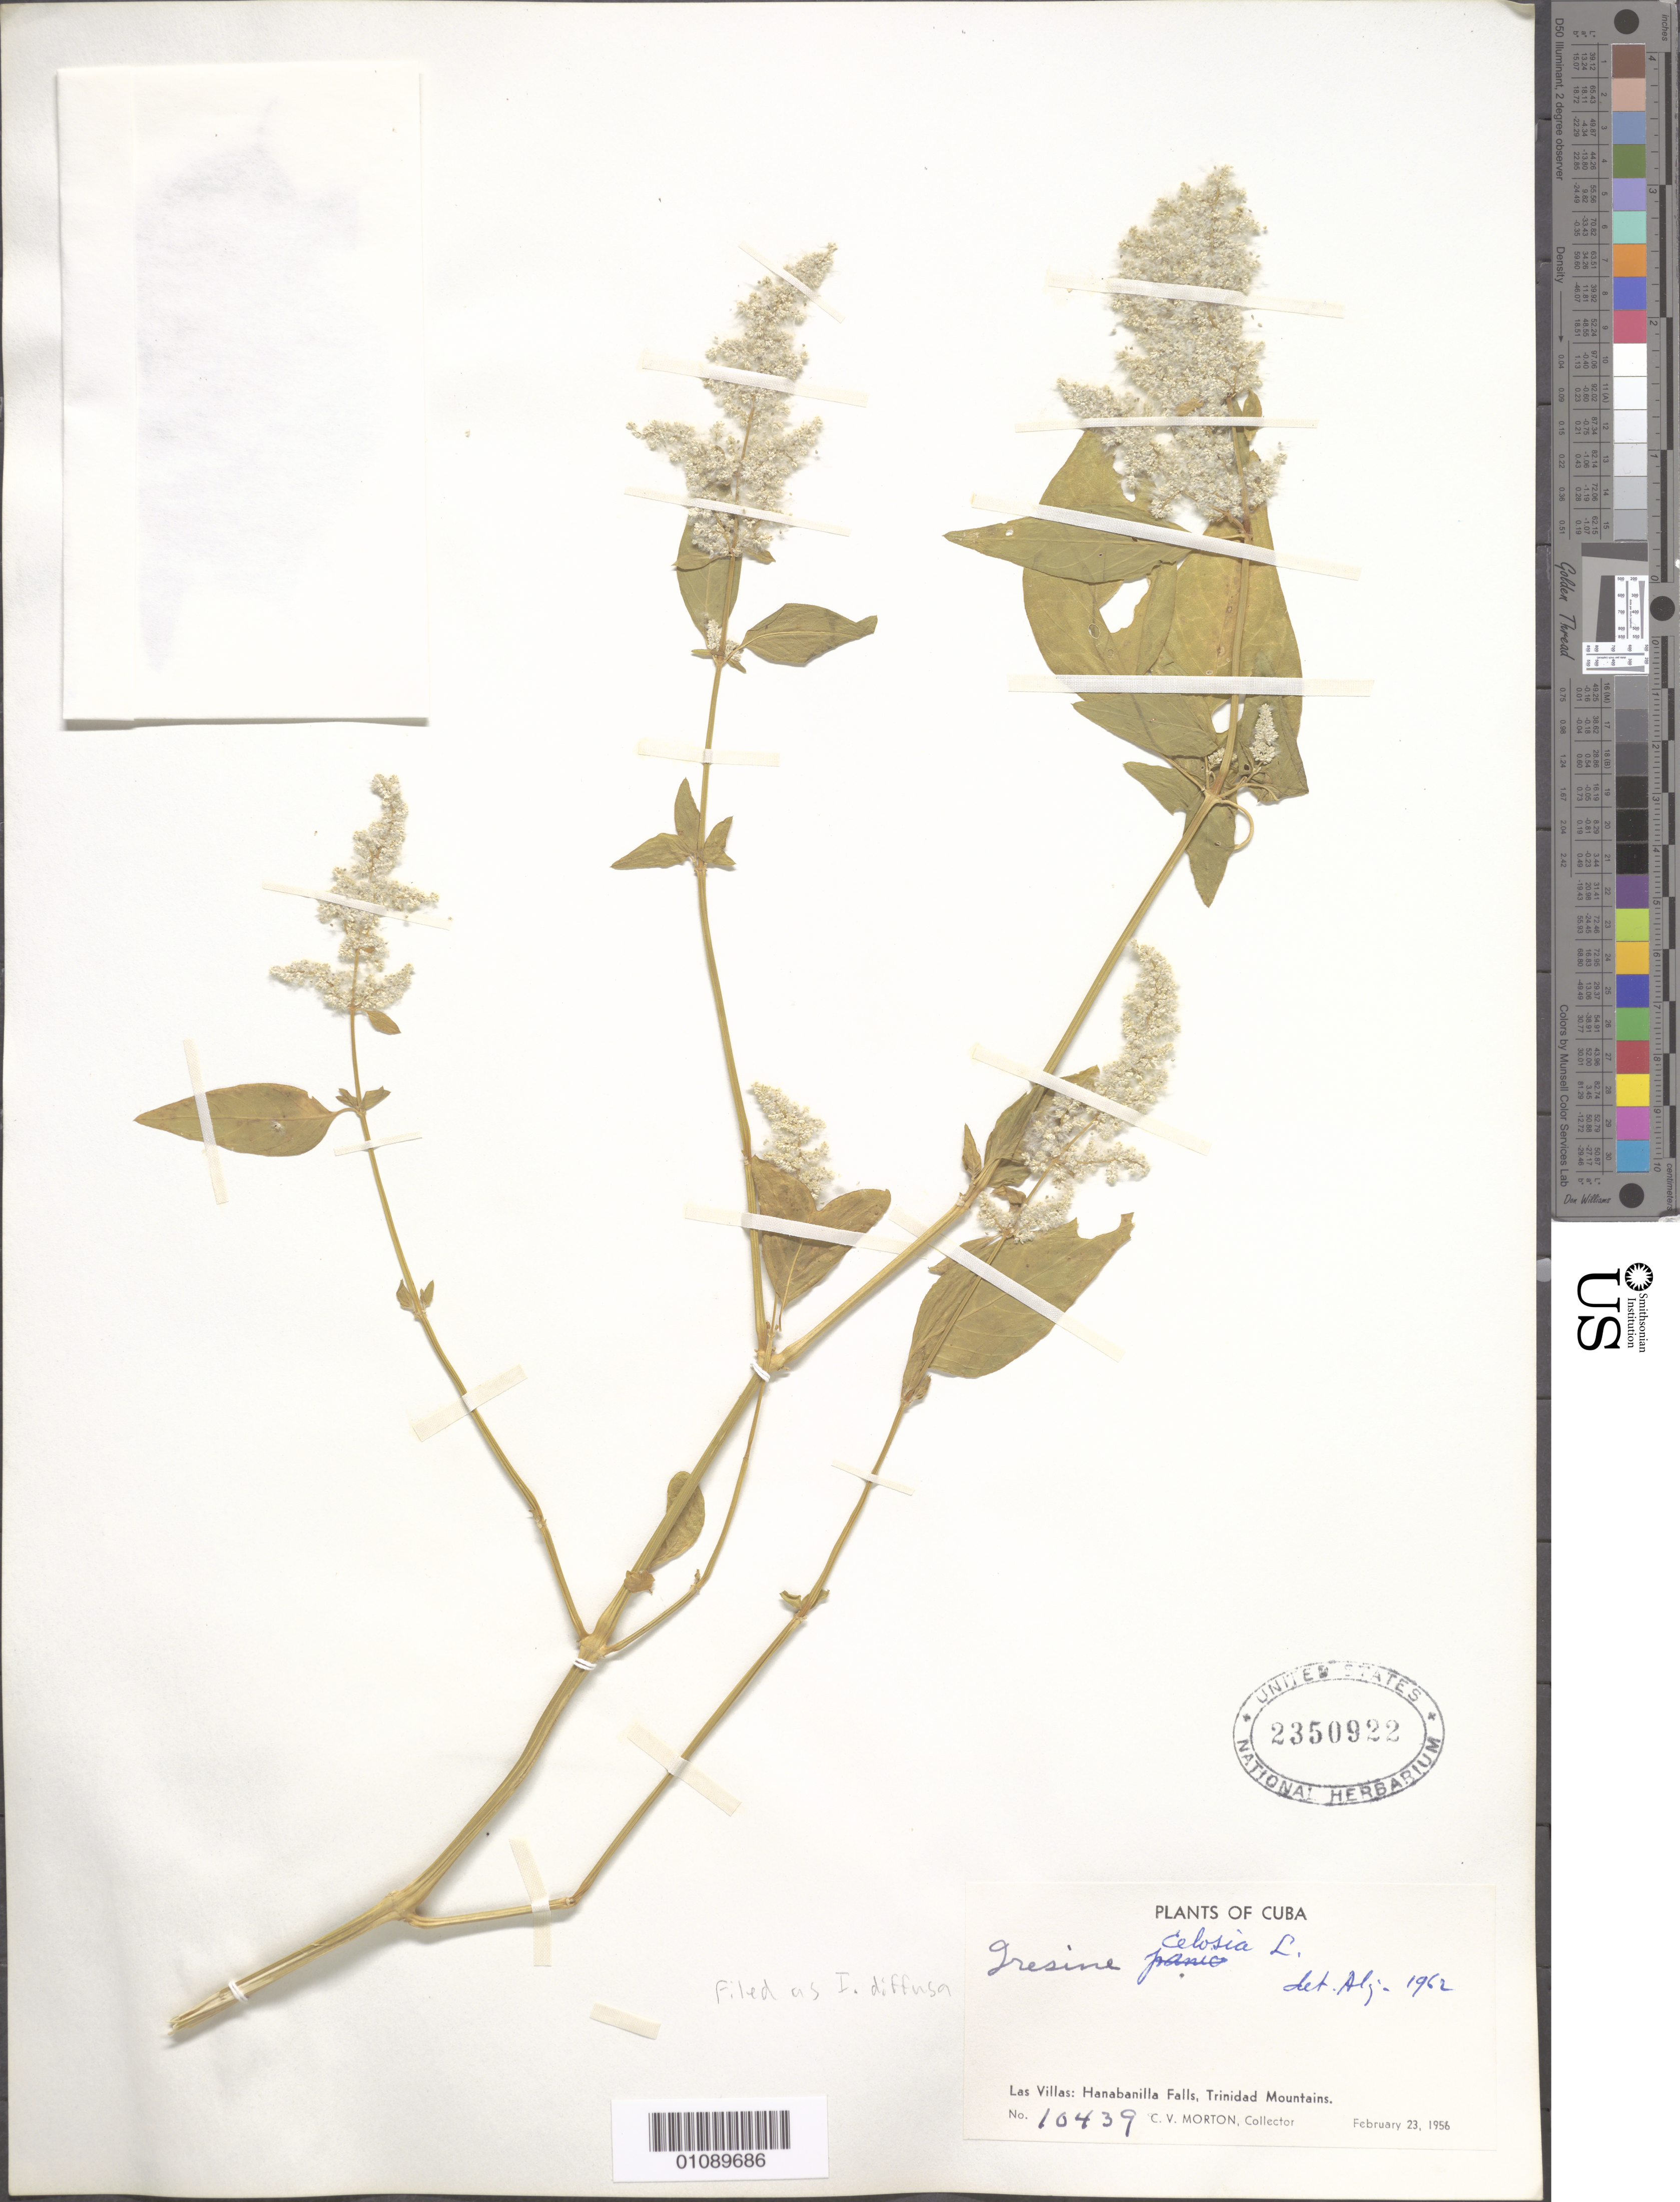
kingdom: Plantae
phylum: Tracheophyta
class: Magnoliopsida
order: Caryophyllales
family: Amaranthaceae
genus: Iresine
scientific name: Iresine diffusa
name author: Humb. & Bonpl. ex Willd.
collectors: C. V. Morton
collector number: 10439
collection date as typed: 23 Feb 1956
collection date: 1956-02-23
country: Cuba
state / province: Las Villas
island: Cuba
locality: Las Villas: Hanabanilla Falls, Trinidad Mountains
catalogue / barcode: US 2350922